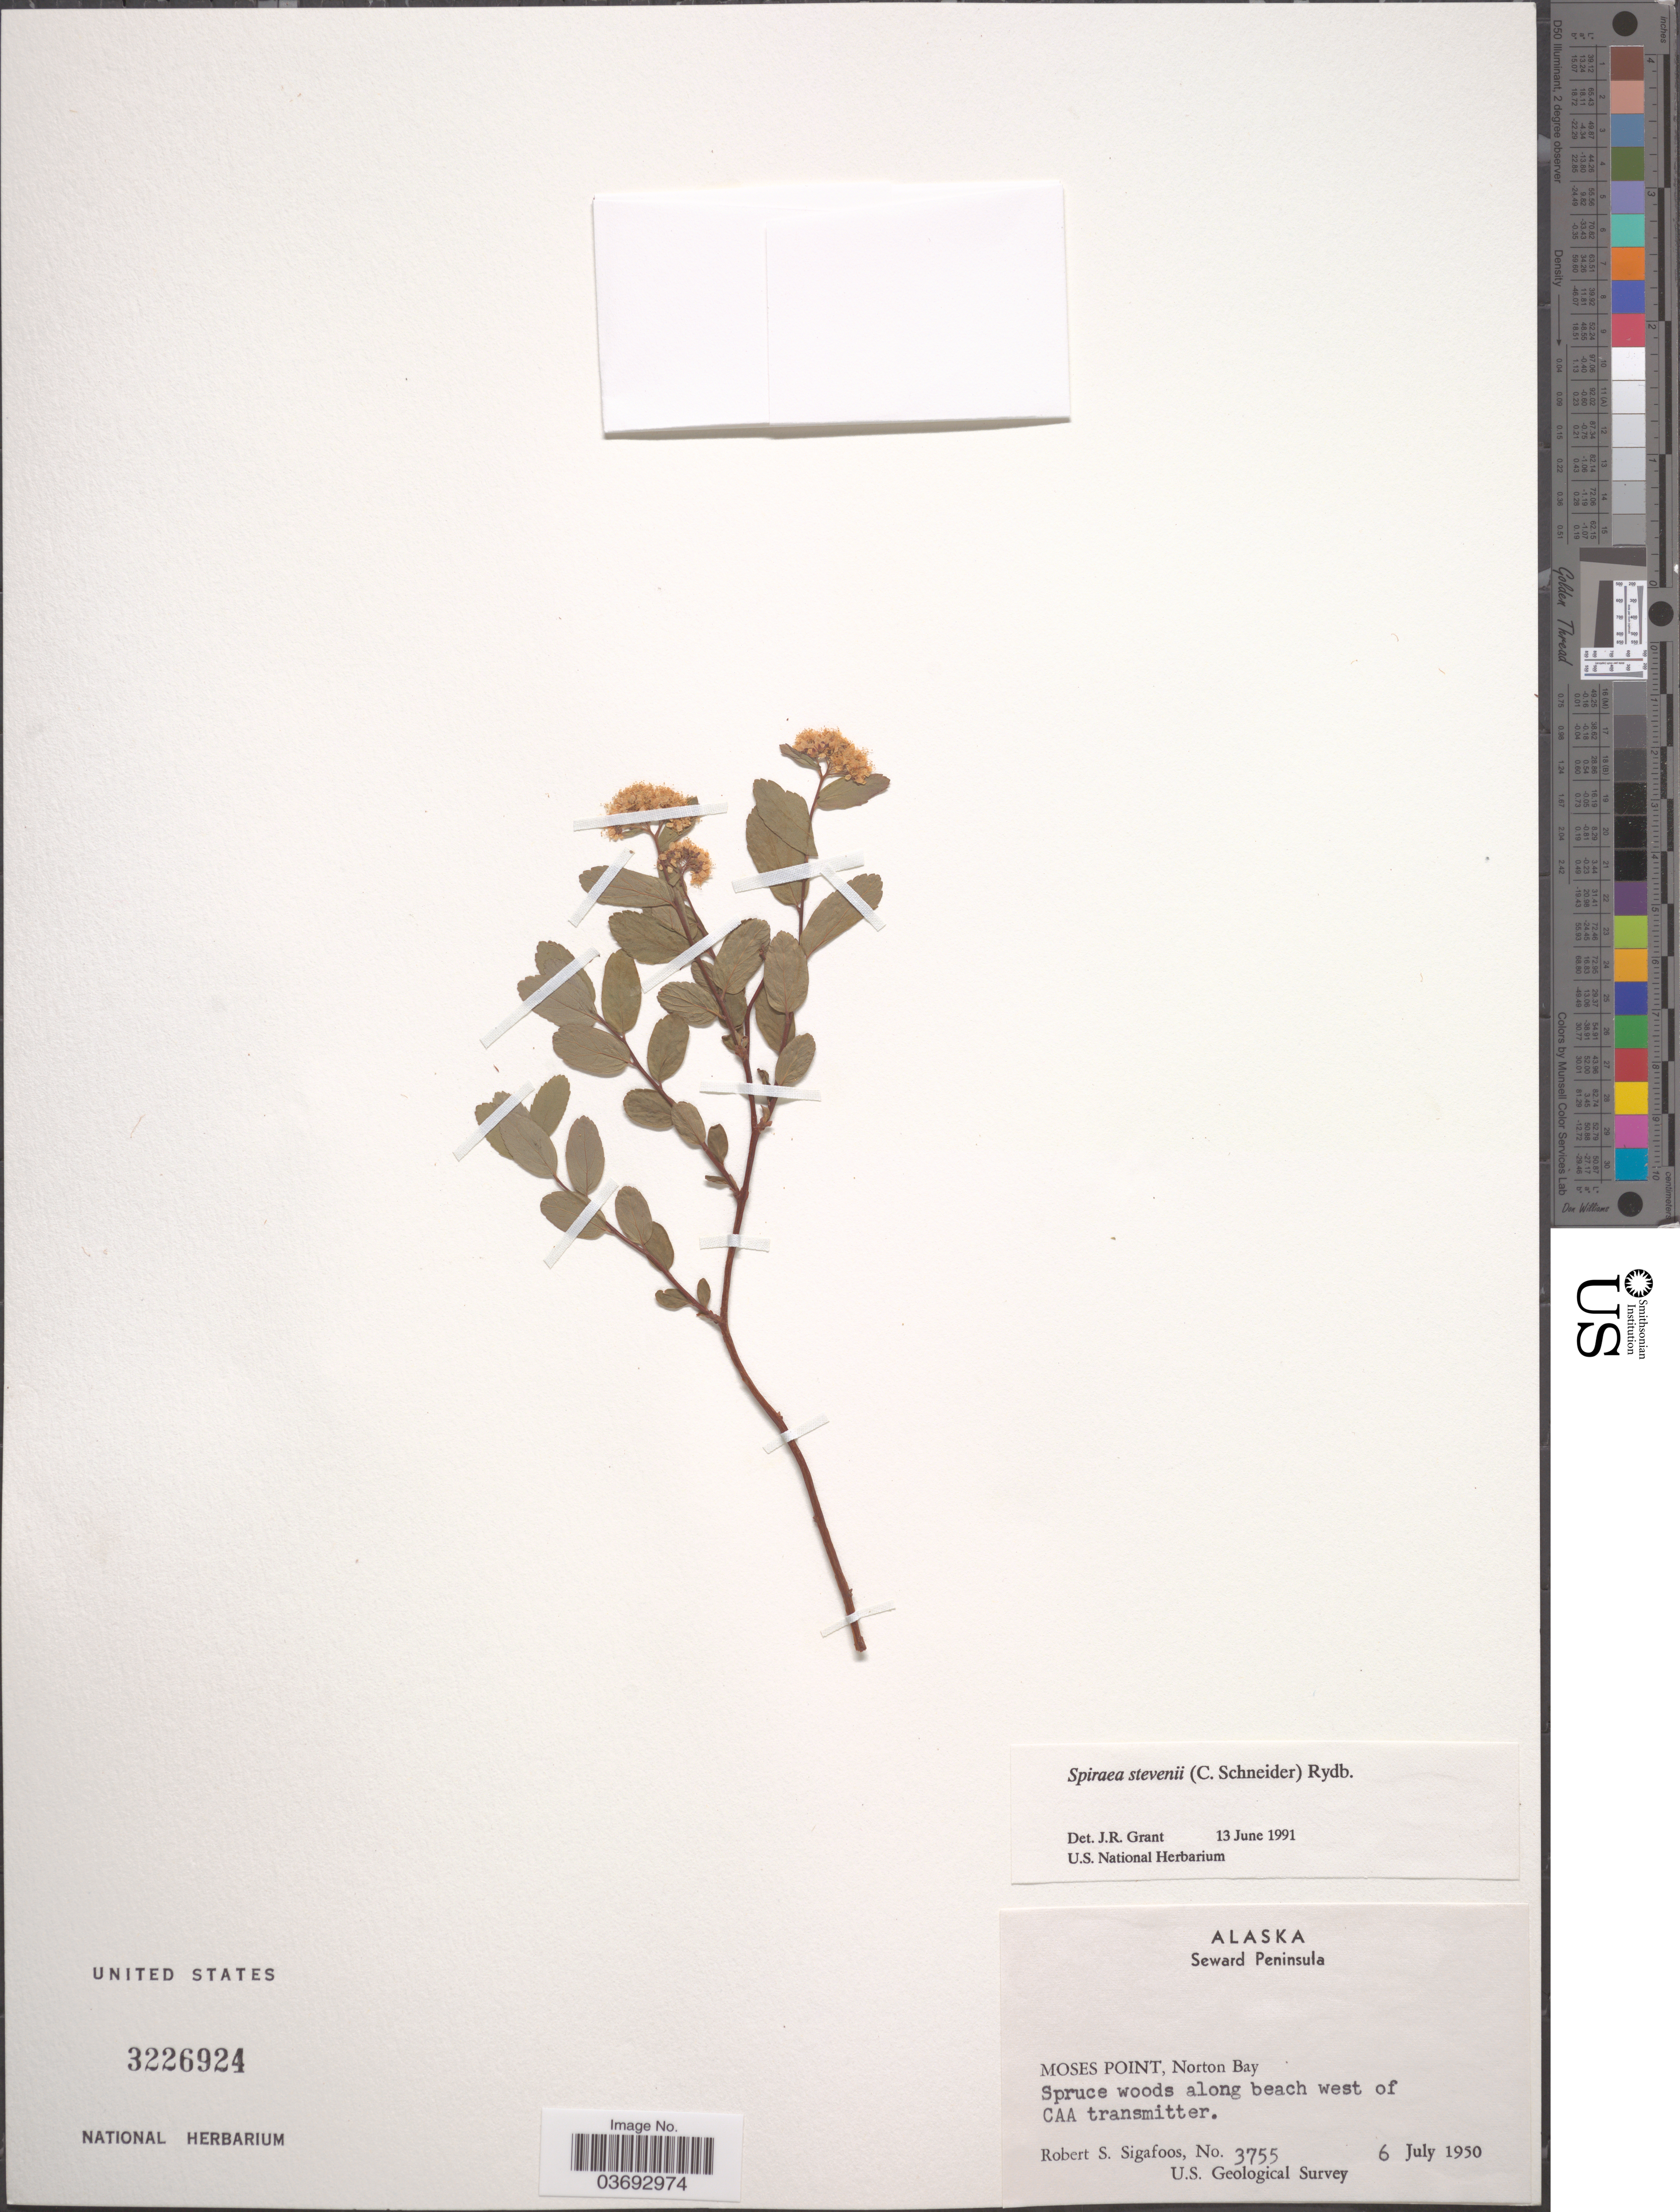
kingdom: Plantae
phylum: Tracheophyta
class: Magnoliopsida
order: Rosales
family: Rosaceae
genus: Spiraea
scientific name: Spiraea stevenii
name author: (C.K. Schneid.) Rydb.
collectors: R. Sigafoos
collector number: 3755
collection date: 1950-07-06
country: United States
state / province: Alaska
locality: Seward Peninsula. Moses Point, Norton Bay. Spruce woods along beach west of CAA transmitter.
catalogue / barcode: US 3226924